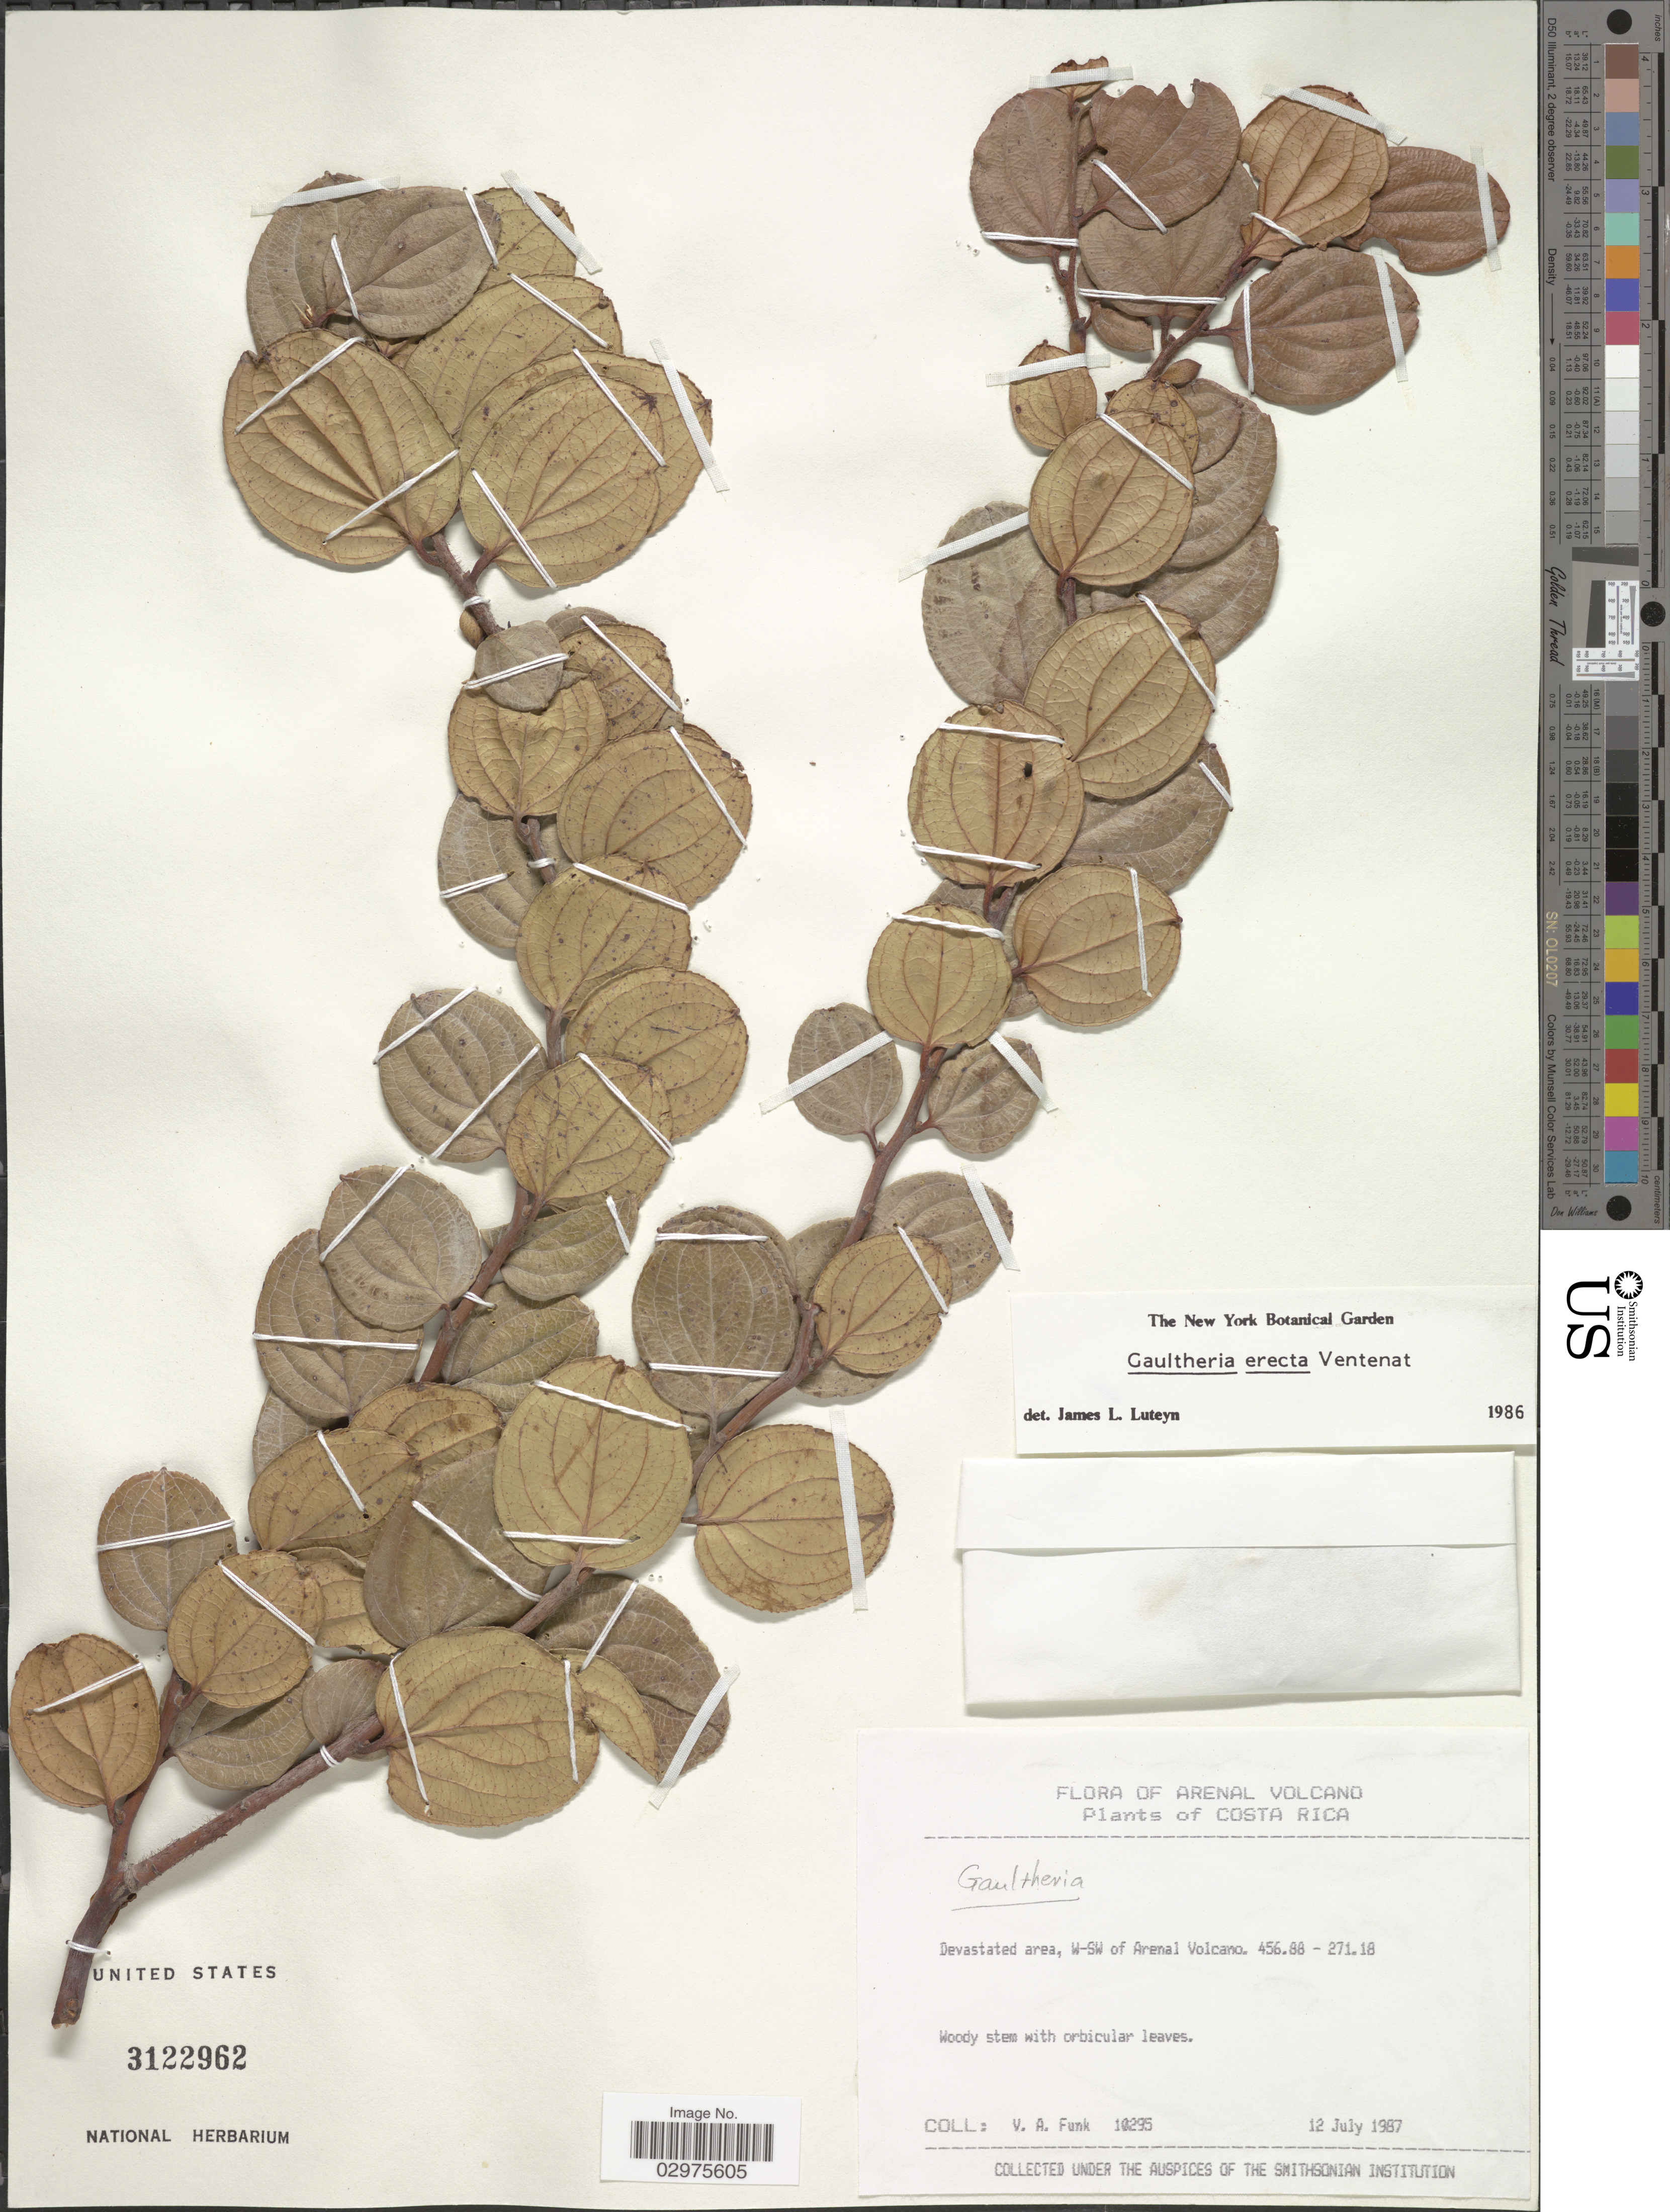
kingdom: Plantae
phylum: Tracheophyta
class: Magnoliopsida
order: Ericales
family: Ericaceae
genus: Gaultheria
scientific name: Gaultheria erecta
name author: Vent.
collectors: V. Funk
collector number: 10295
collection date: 1987-07-12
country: Costa Rica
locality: Arenal Volcano. Devastated area, W-SW of Arenal Volcano. 456.88 - 271.18.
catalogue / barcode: US 3122962